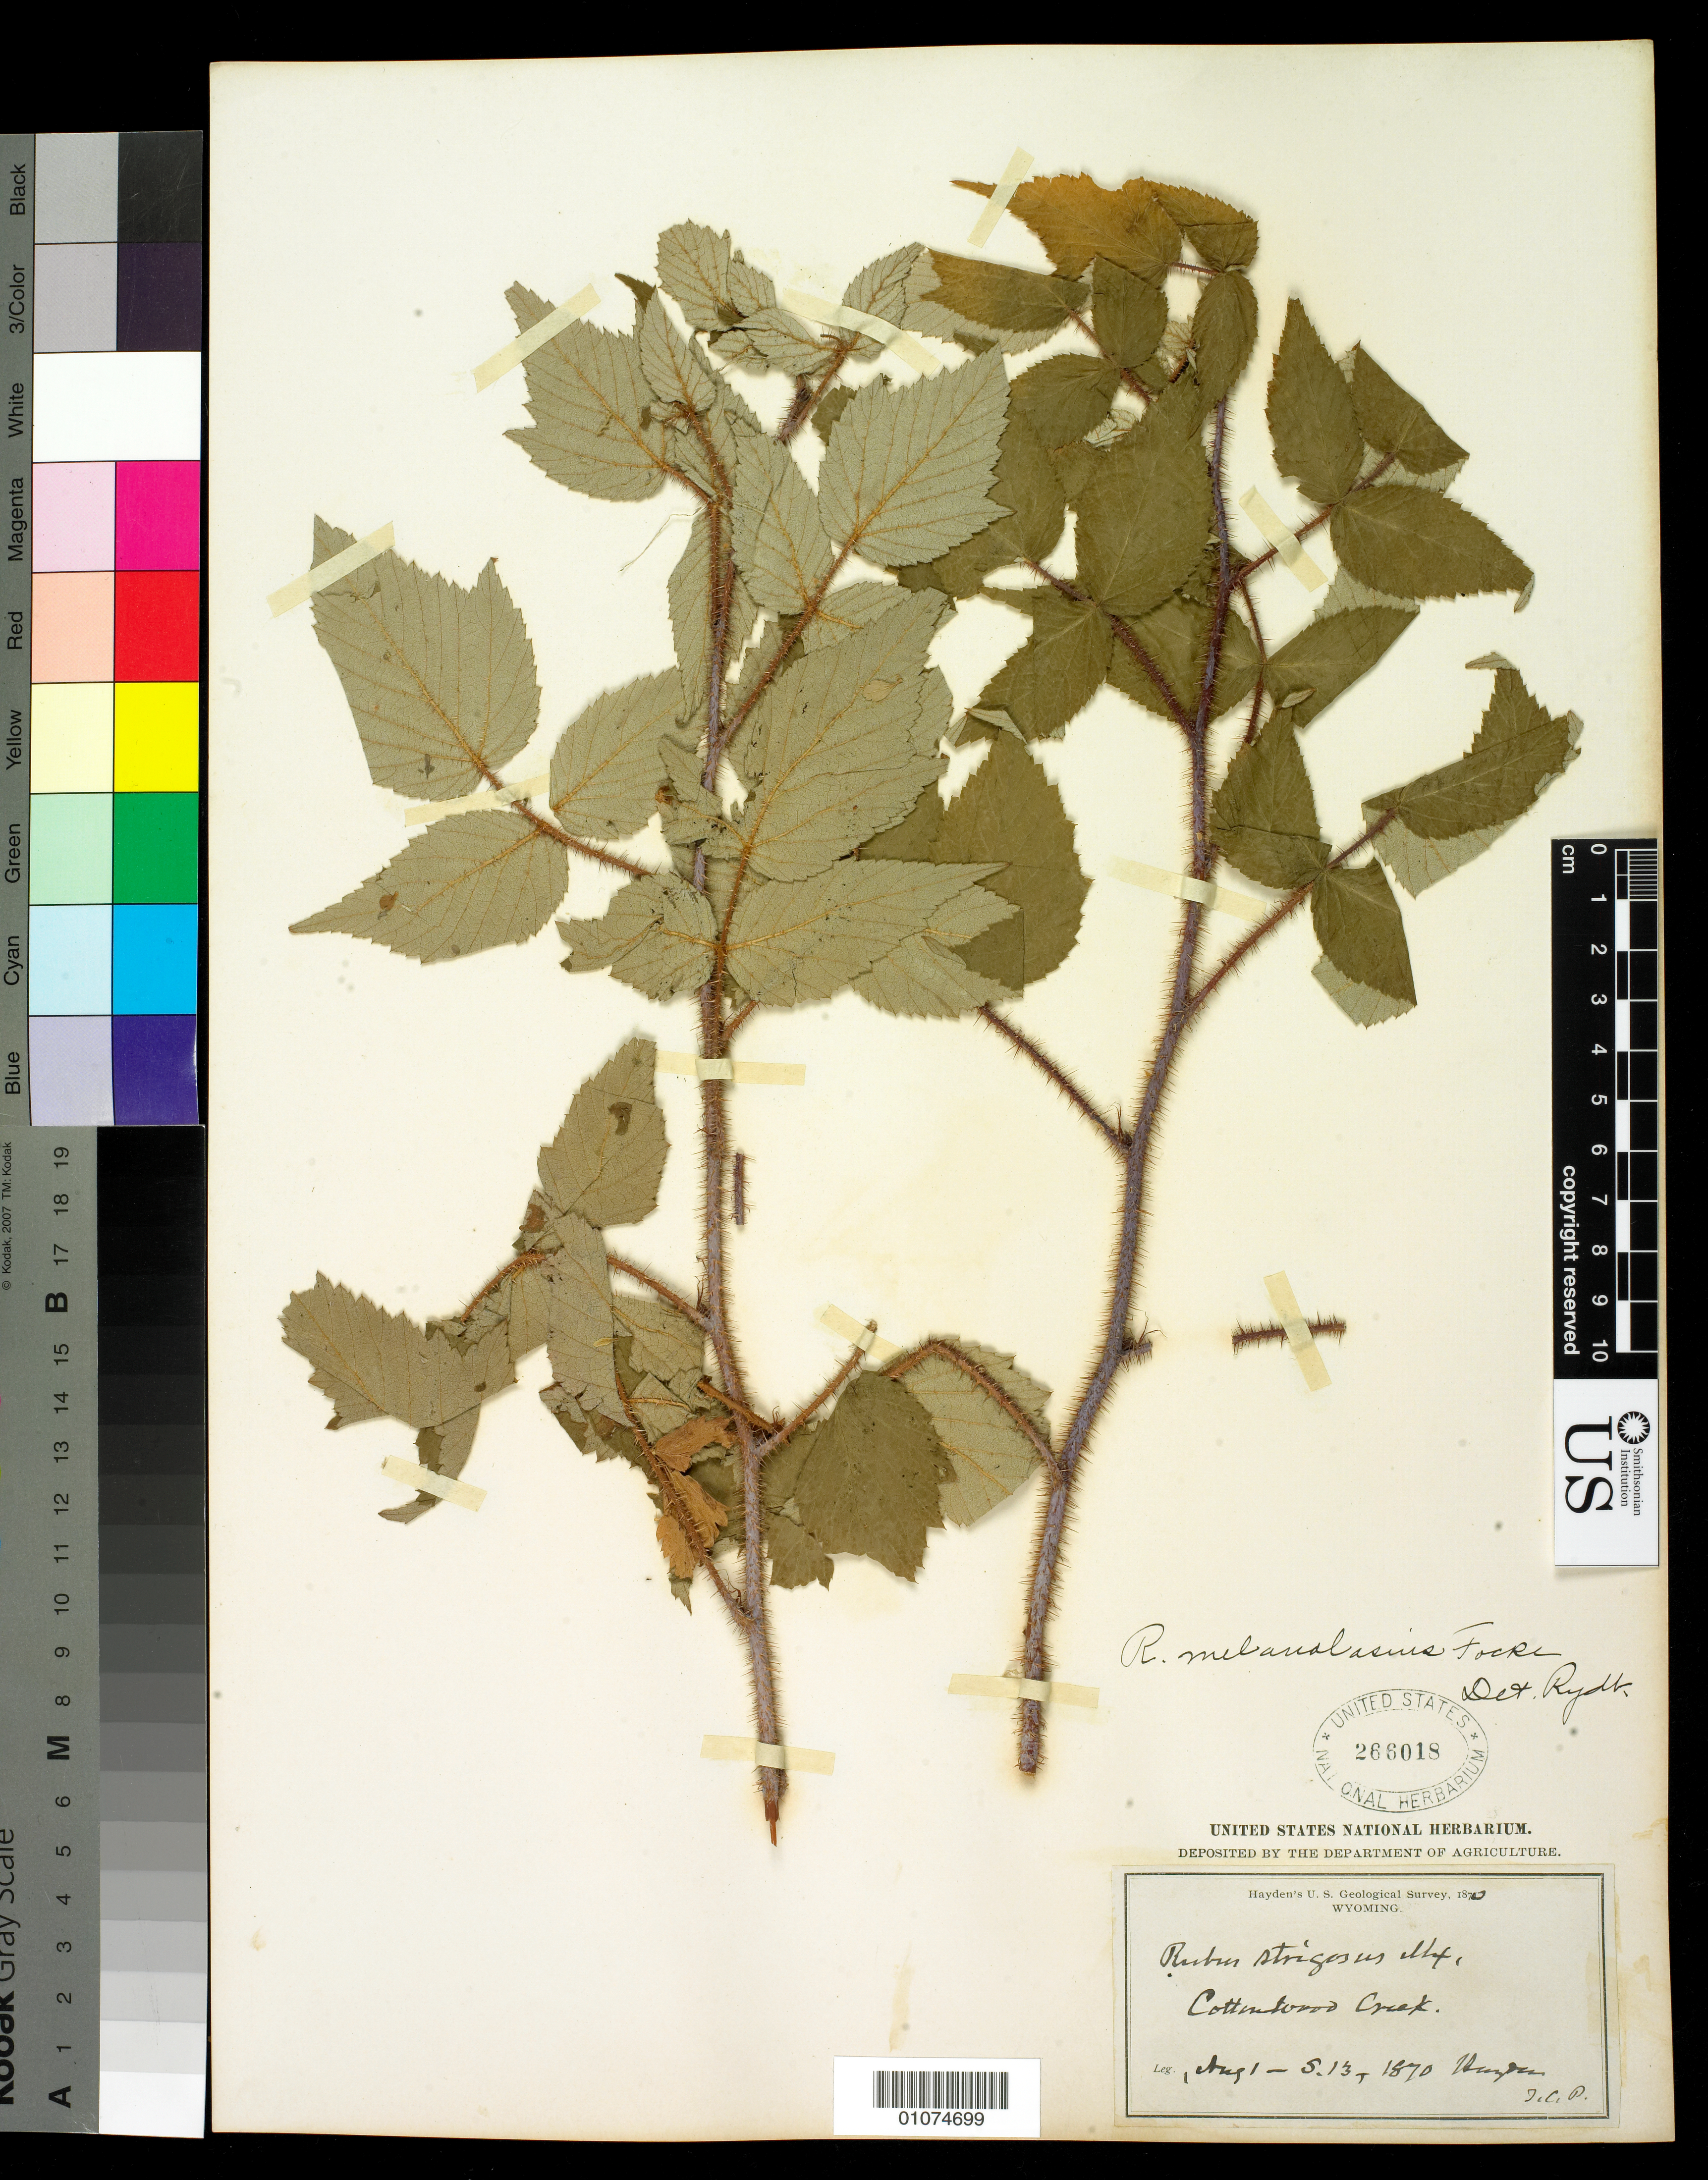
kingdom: Plantae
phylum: Tracheophyta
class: Magnoliopsida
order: Rosales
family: Rosaceae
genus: Rubus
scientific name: Rubus melanolasius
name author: Dieck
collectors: -- Hayden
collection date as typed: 01 Aug 1870 to 13 Aug 1870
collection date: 1870-08-01/1870-08-13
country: United States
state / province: Wyoming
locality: Cottonwood Creek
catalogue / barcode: US 266018